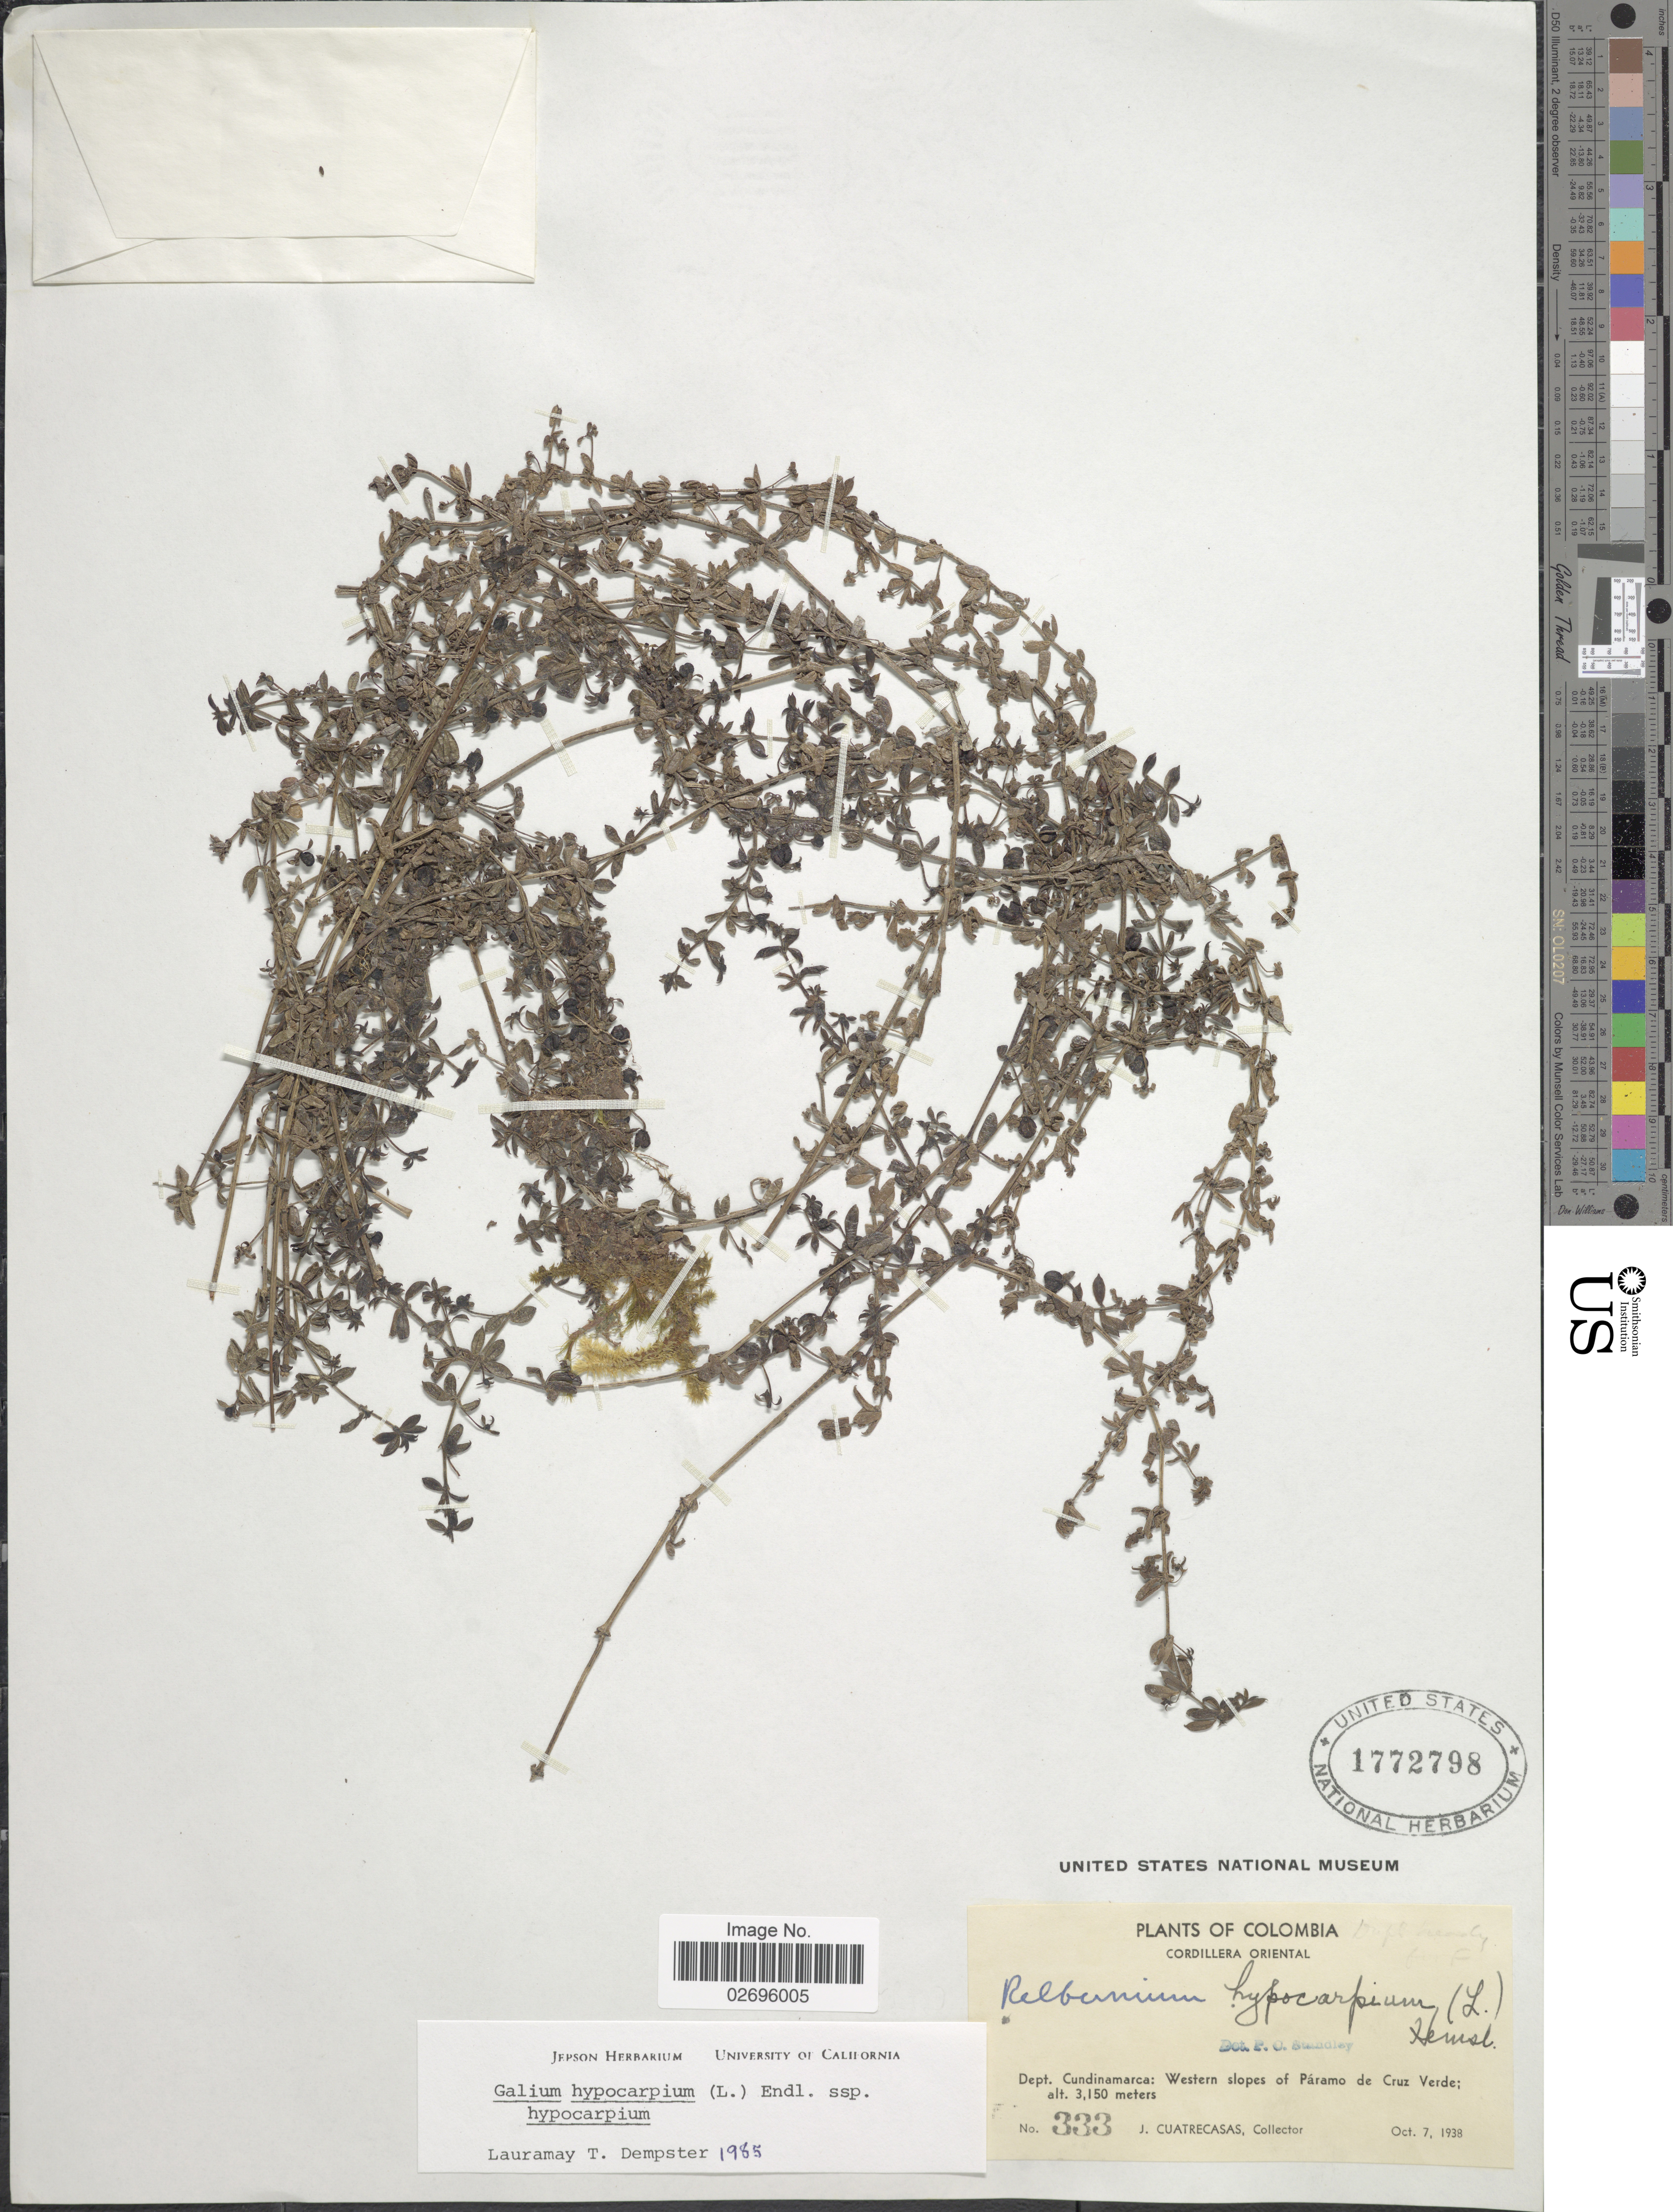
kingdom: Plantae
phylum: Tracheophyta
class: Magnoliopsida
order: Gentianales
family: Rubiaceae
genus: Galium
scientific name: Galium hypocarpium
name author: (L.) Endl. ex Griseb.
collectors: J. Cuatrecasas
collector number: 333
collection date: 1938-10-07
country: Colombia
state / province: Cundinamarca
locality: Cordillera Oriental, Dept. Cundinamarca: Western slopes of Páramo de Cruz Verde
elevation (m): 3150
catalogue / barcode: US 1772798